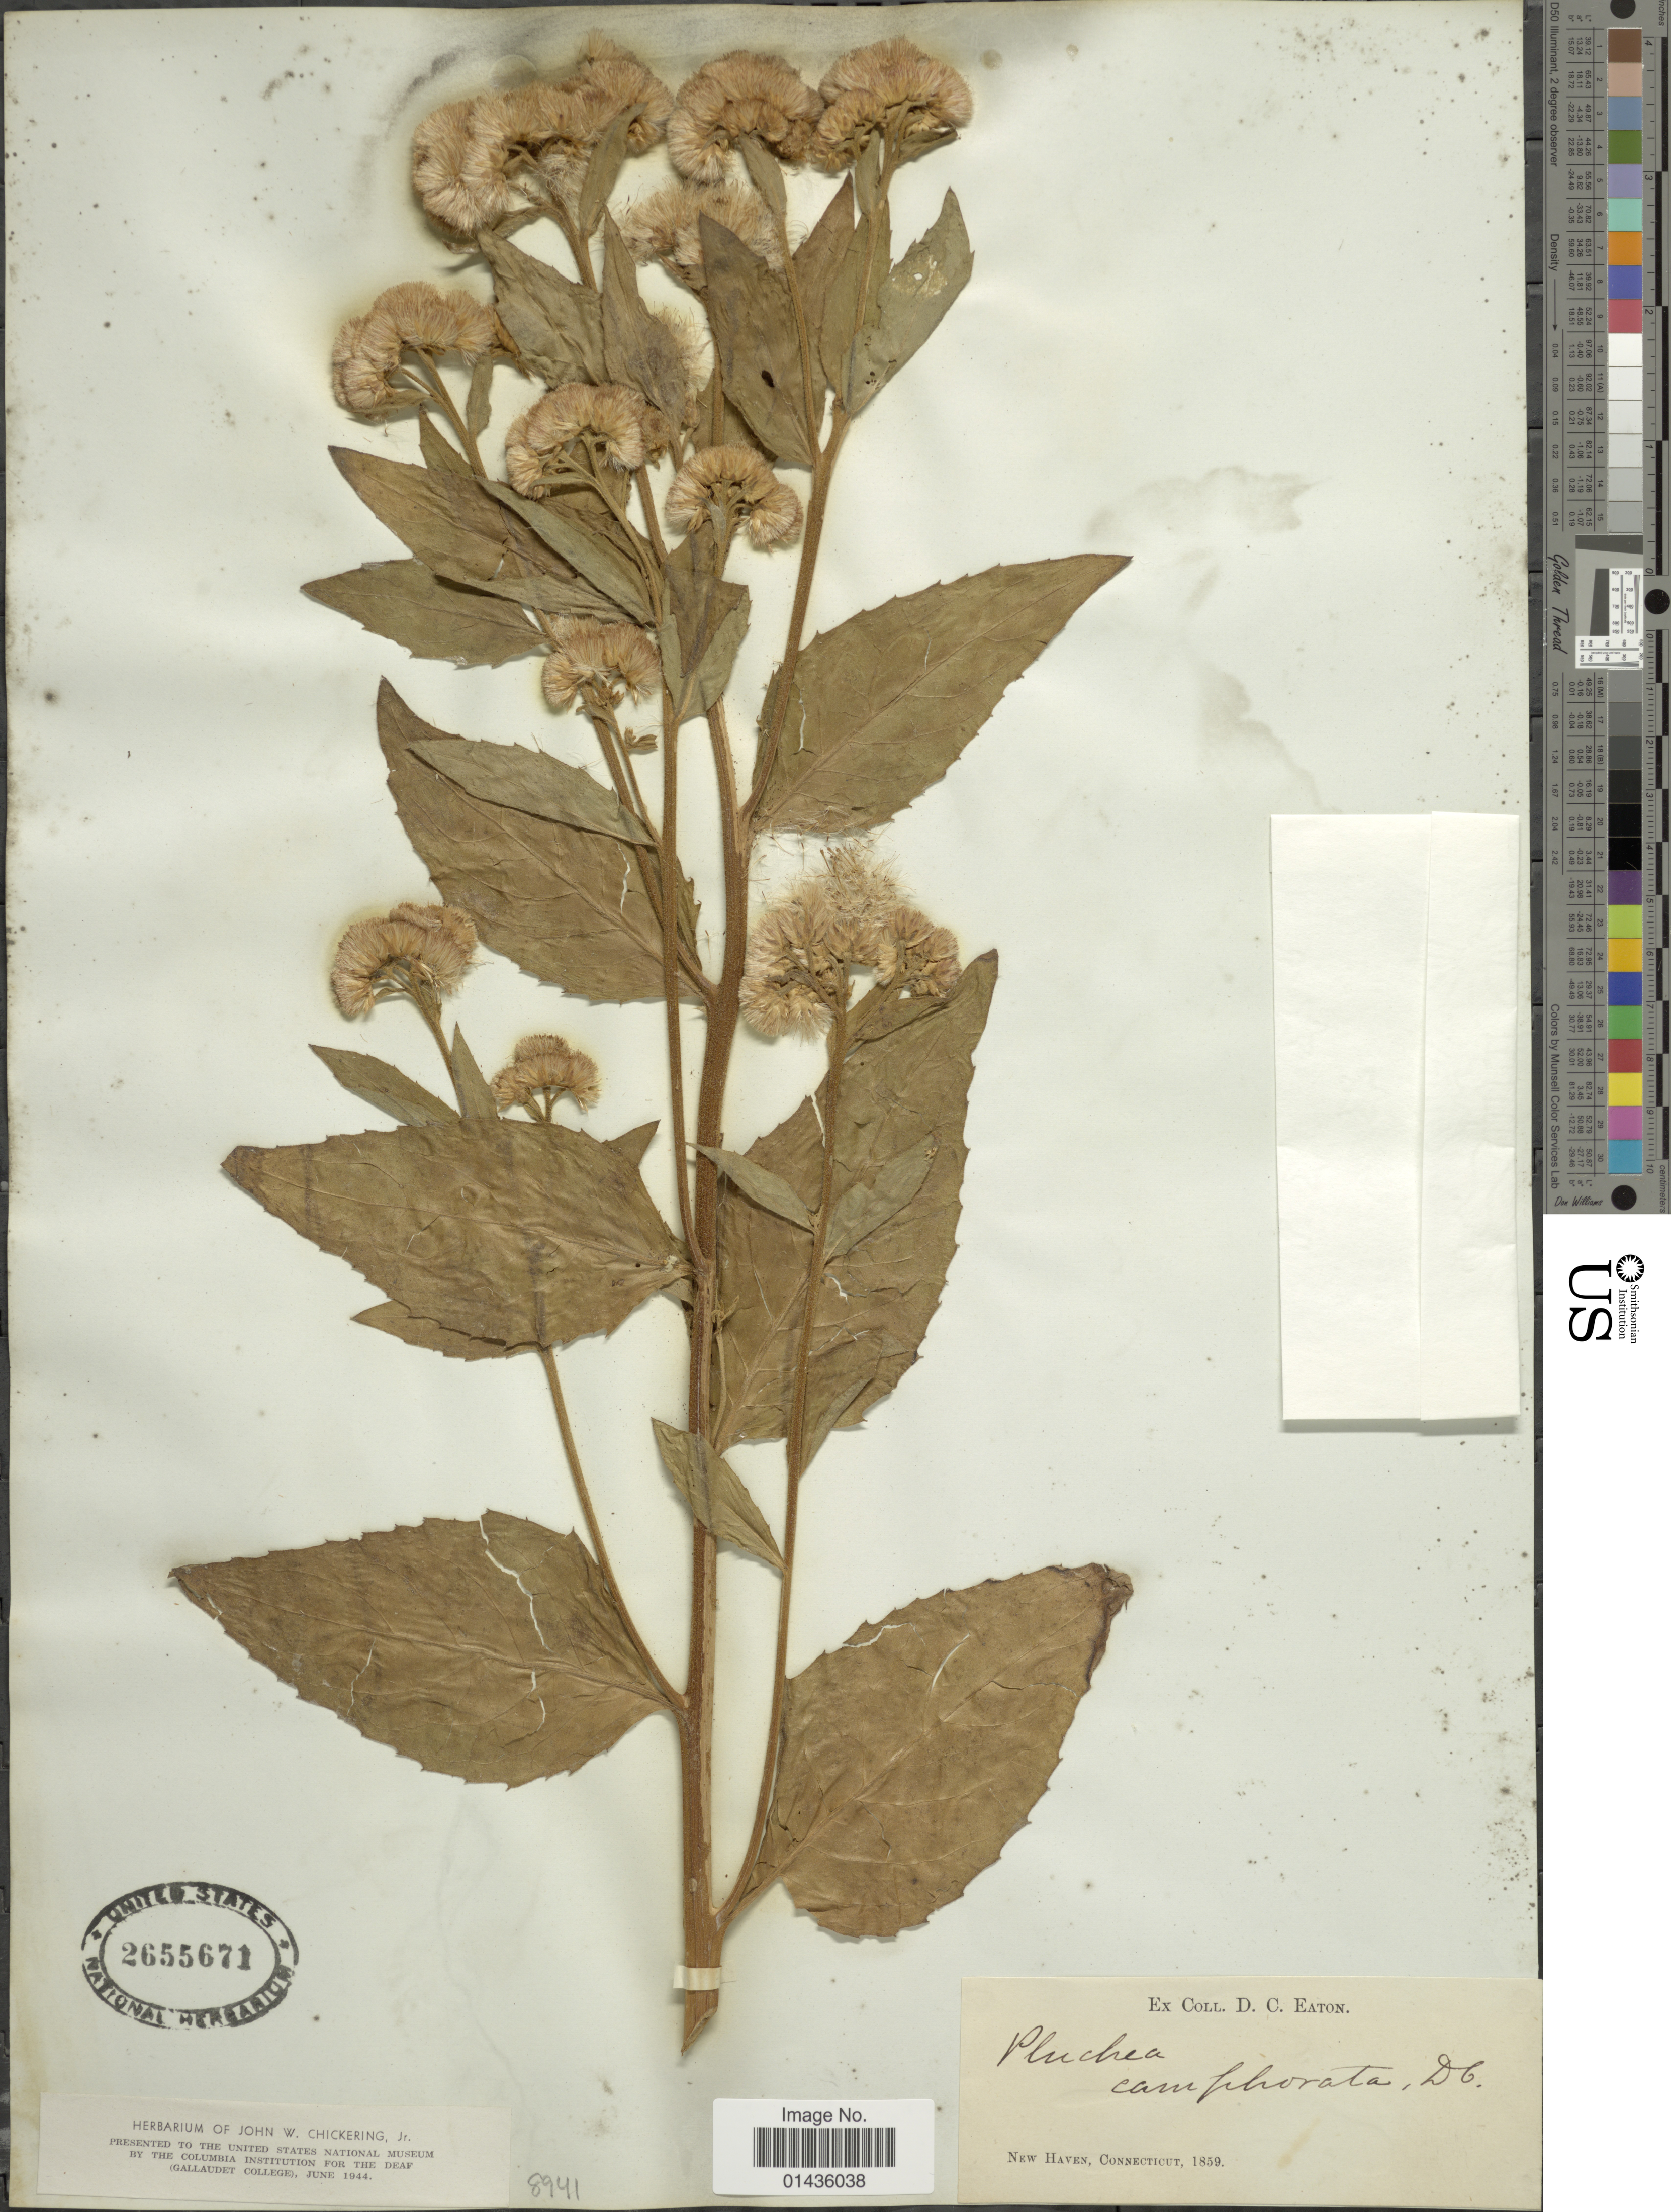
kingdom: Plantae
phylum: Tracheophyta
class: Magnoliopsida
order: Asterales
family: Asteraceae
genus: Pluchea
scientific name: Pluchea camphorata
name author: (L.) DC.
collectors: D. Eaton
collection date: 1859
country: United States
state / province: Connecticut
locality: New Haven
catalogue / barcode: US 2655671